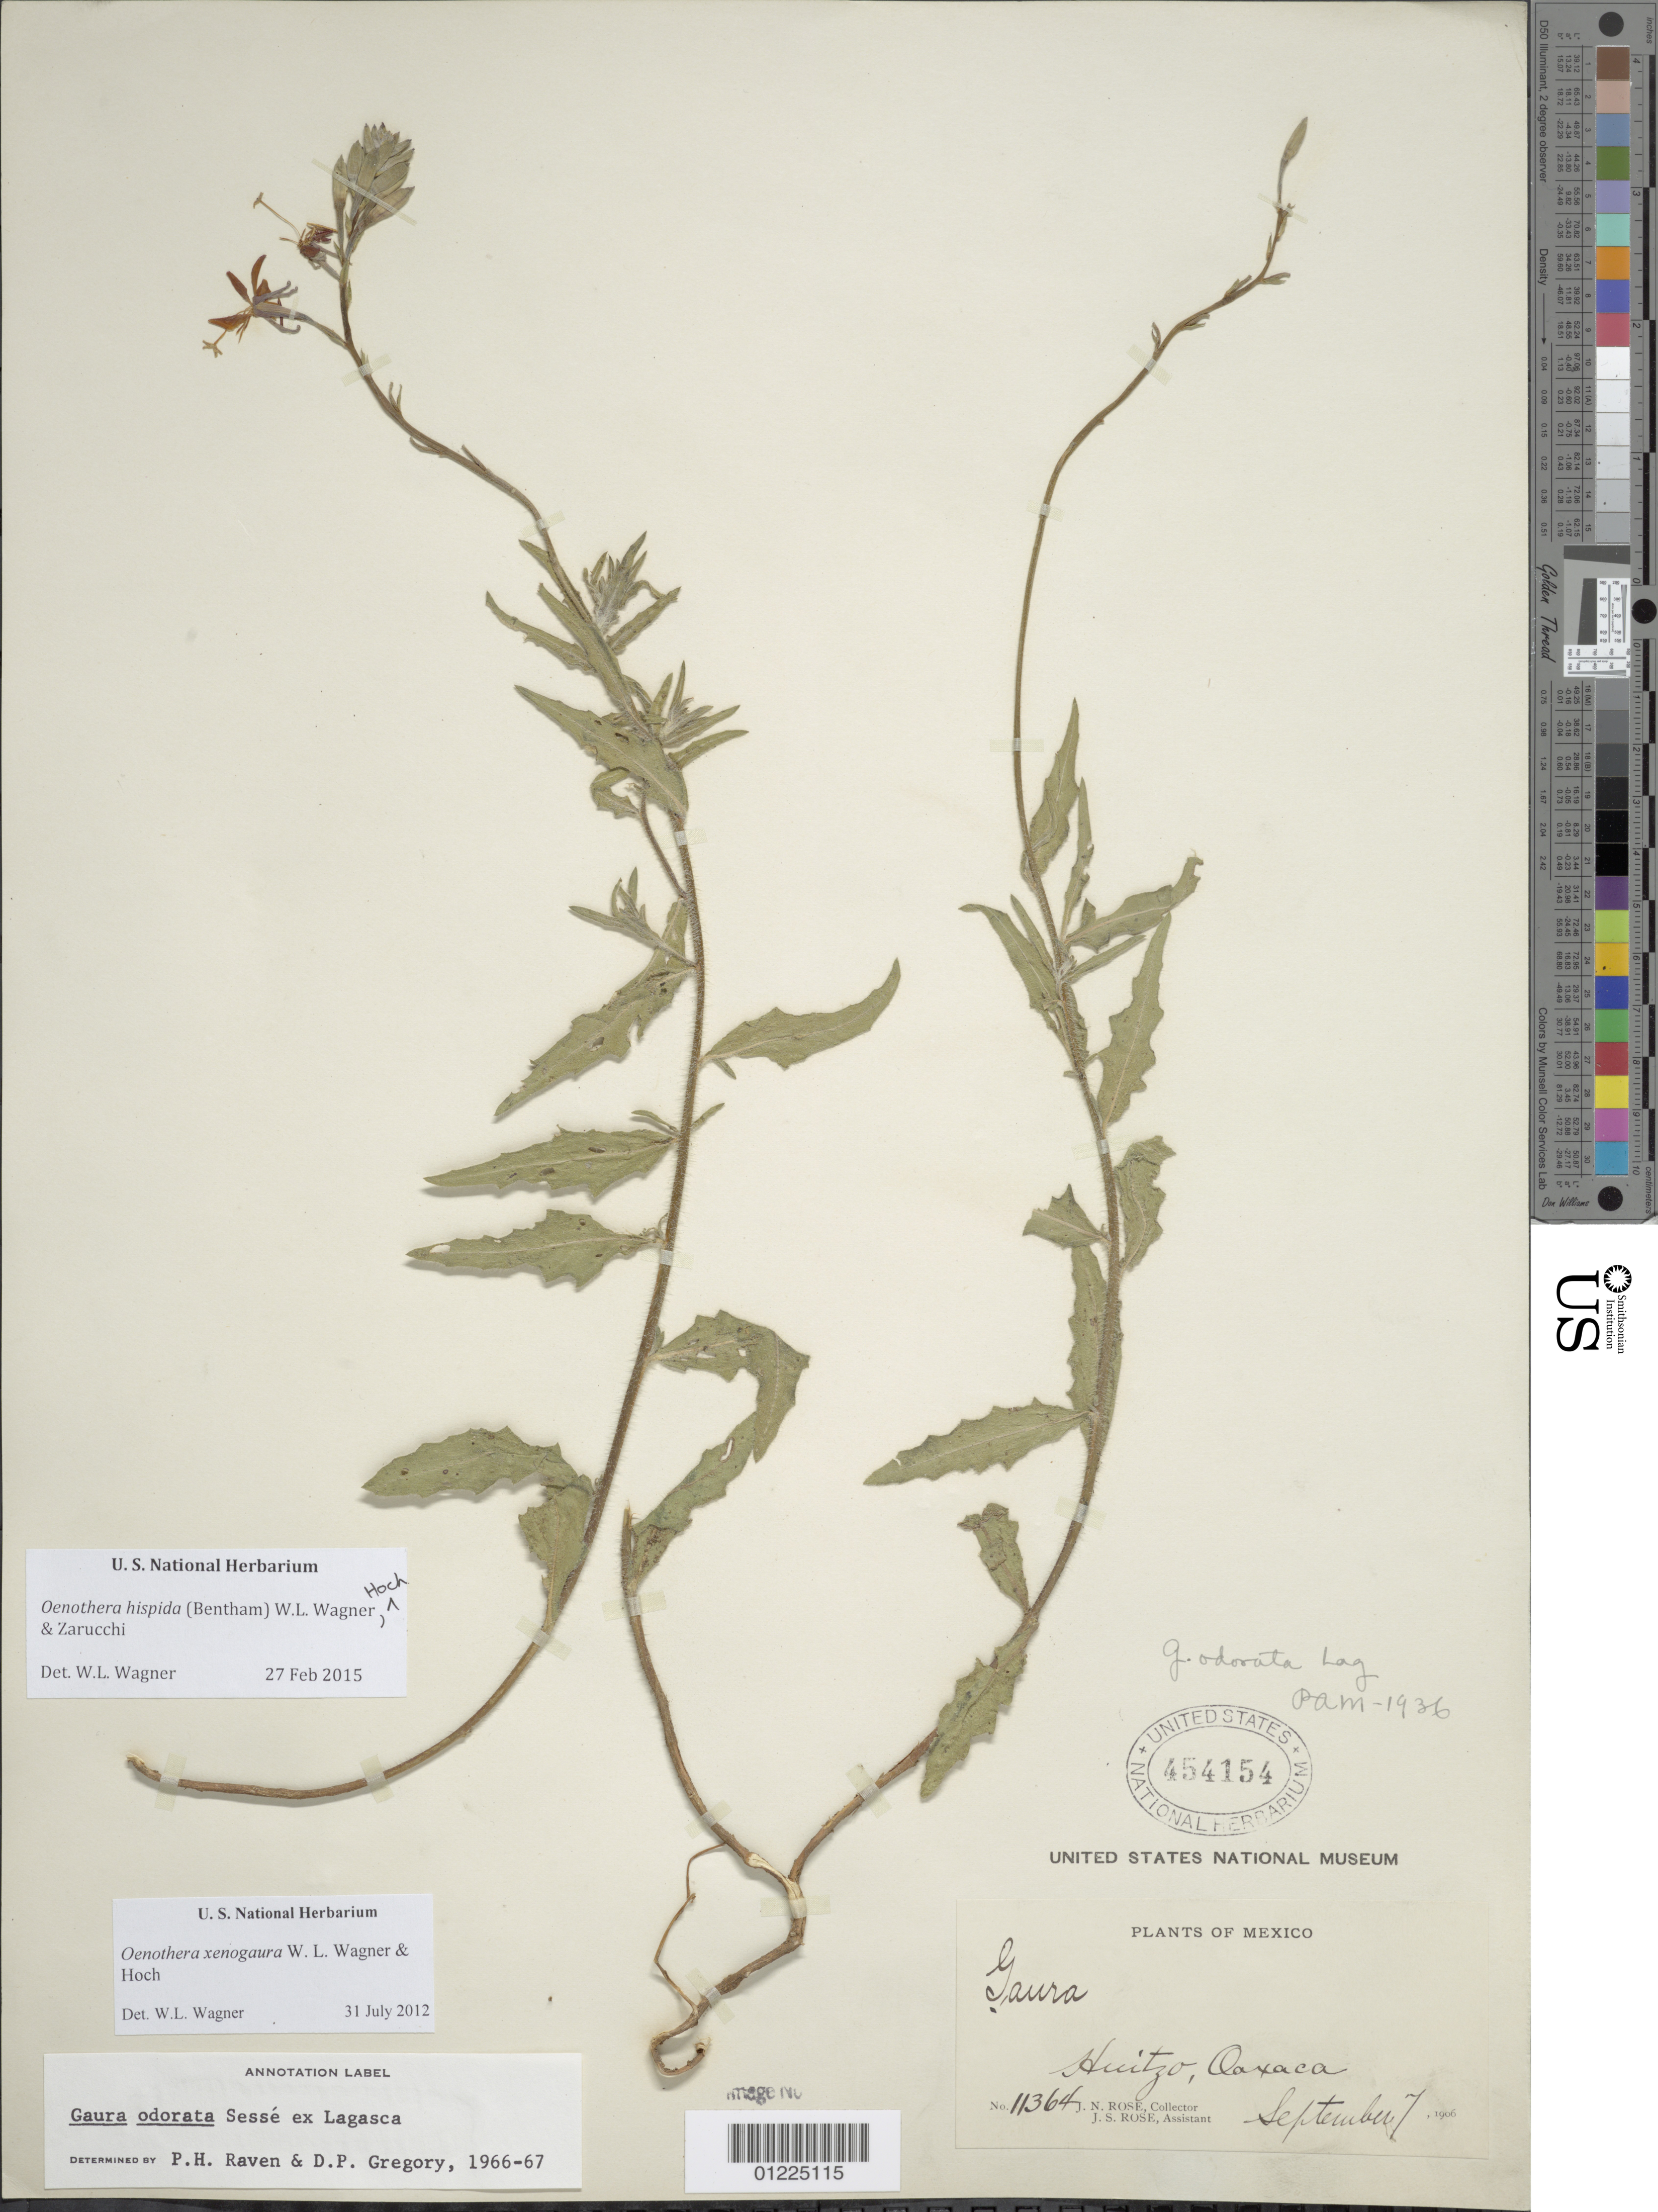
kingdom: Plantae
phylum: Tracheophyta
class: Magnoliopsida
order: Myrtales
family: Onagraceae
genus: Oenothera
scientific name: Oenothera hispida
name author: (Benth.) W.L. Wagner et al.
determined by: Wagner, W. L., (BOT), Smithsonian Institution - National Museum of Natural History (UNITED STATES)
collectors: J. N. Rose & J. S. Rose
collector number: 11364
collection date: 1906-09-07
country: Mexico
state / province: Oaxaca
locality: Huitzo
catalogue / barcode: US 454154